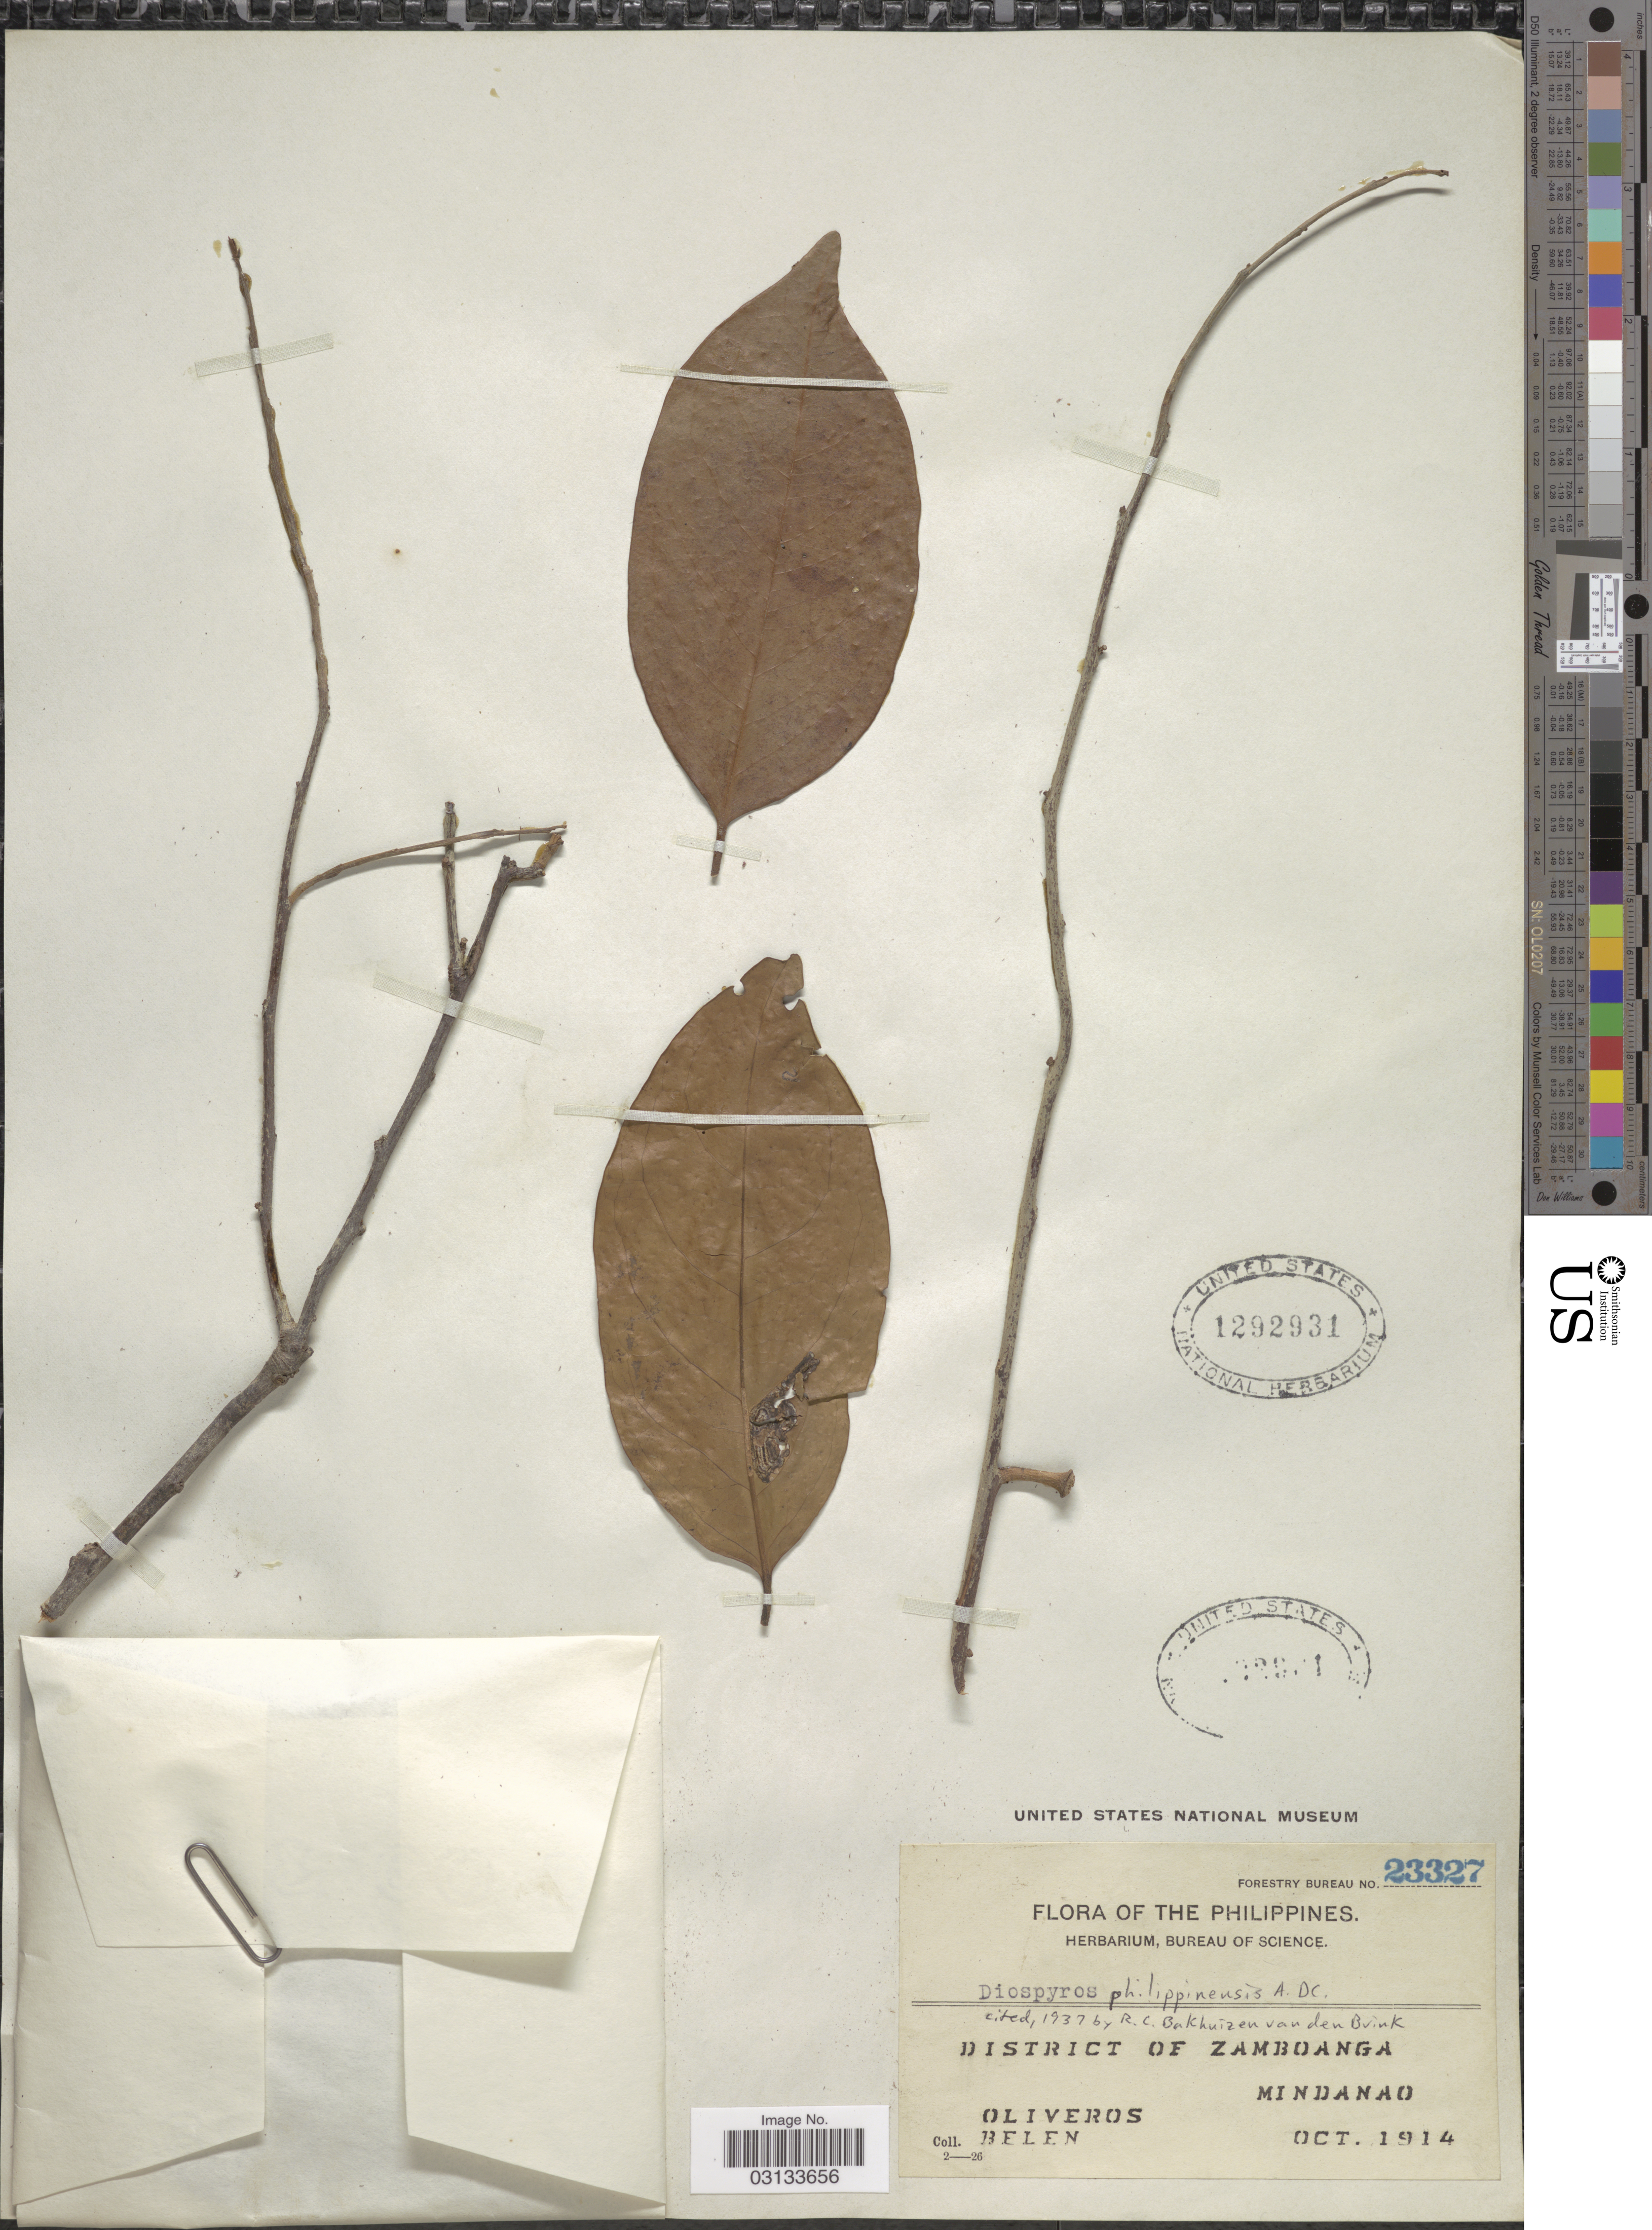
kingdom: Plantae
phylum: Tracheophyta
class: Magnoliopsida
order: Ericales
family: Ebenaceae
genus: Diospyros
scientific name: Diospyros philippinensis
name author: A. DC.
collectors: Oliveros & Belen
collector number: Forestry Bureau 23327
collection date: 1914-10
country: Philippines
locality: District of Zamboanga. Mindanao.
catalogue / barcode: US 1292931